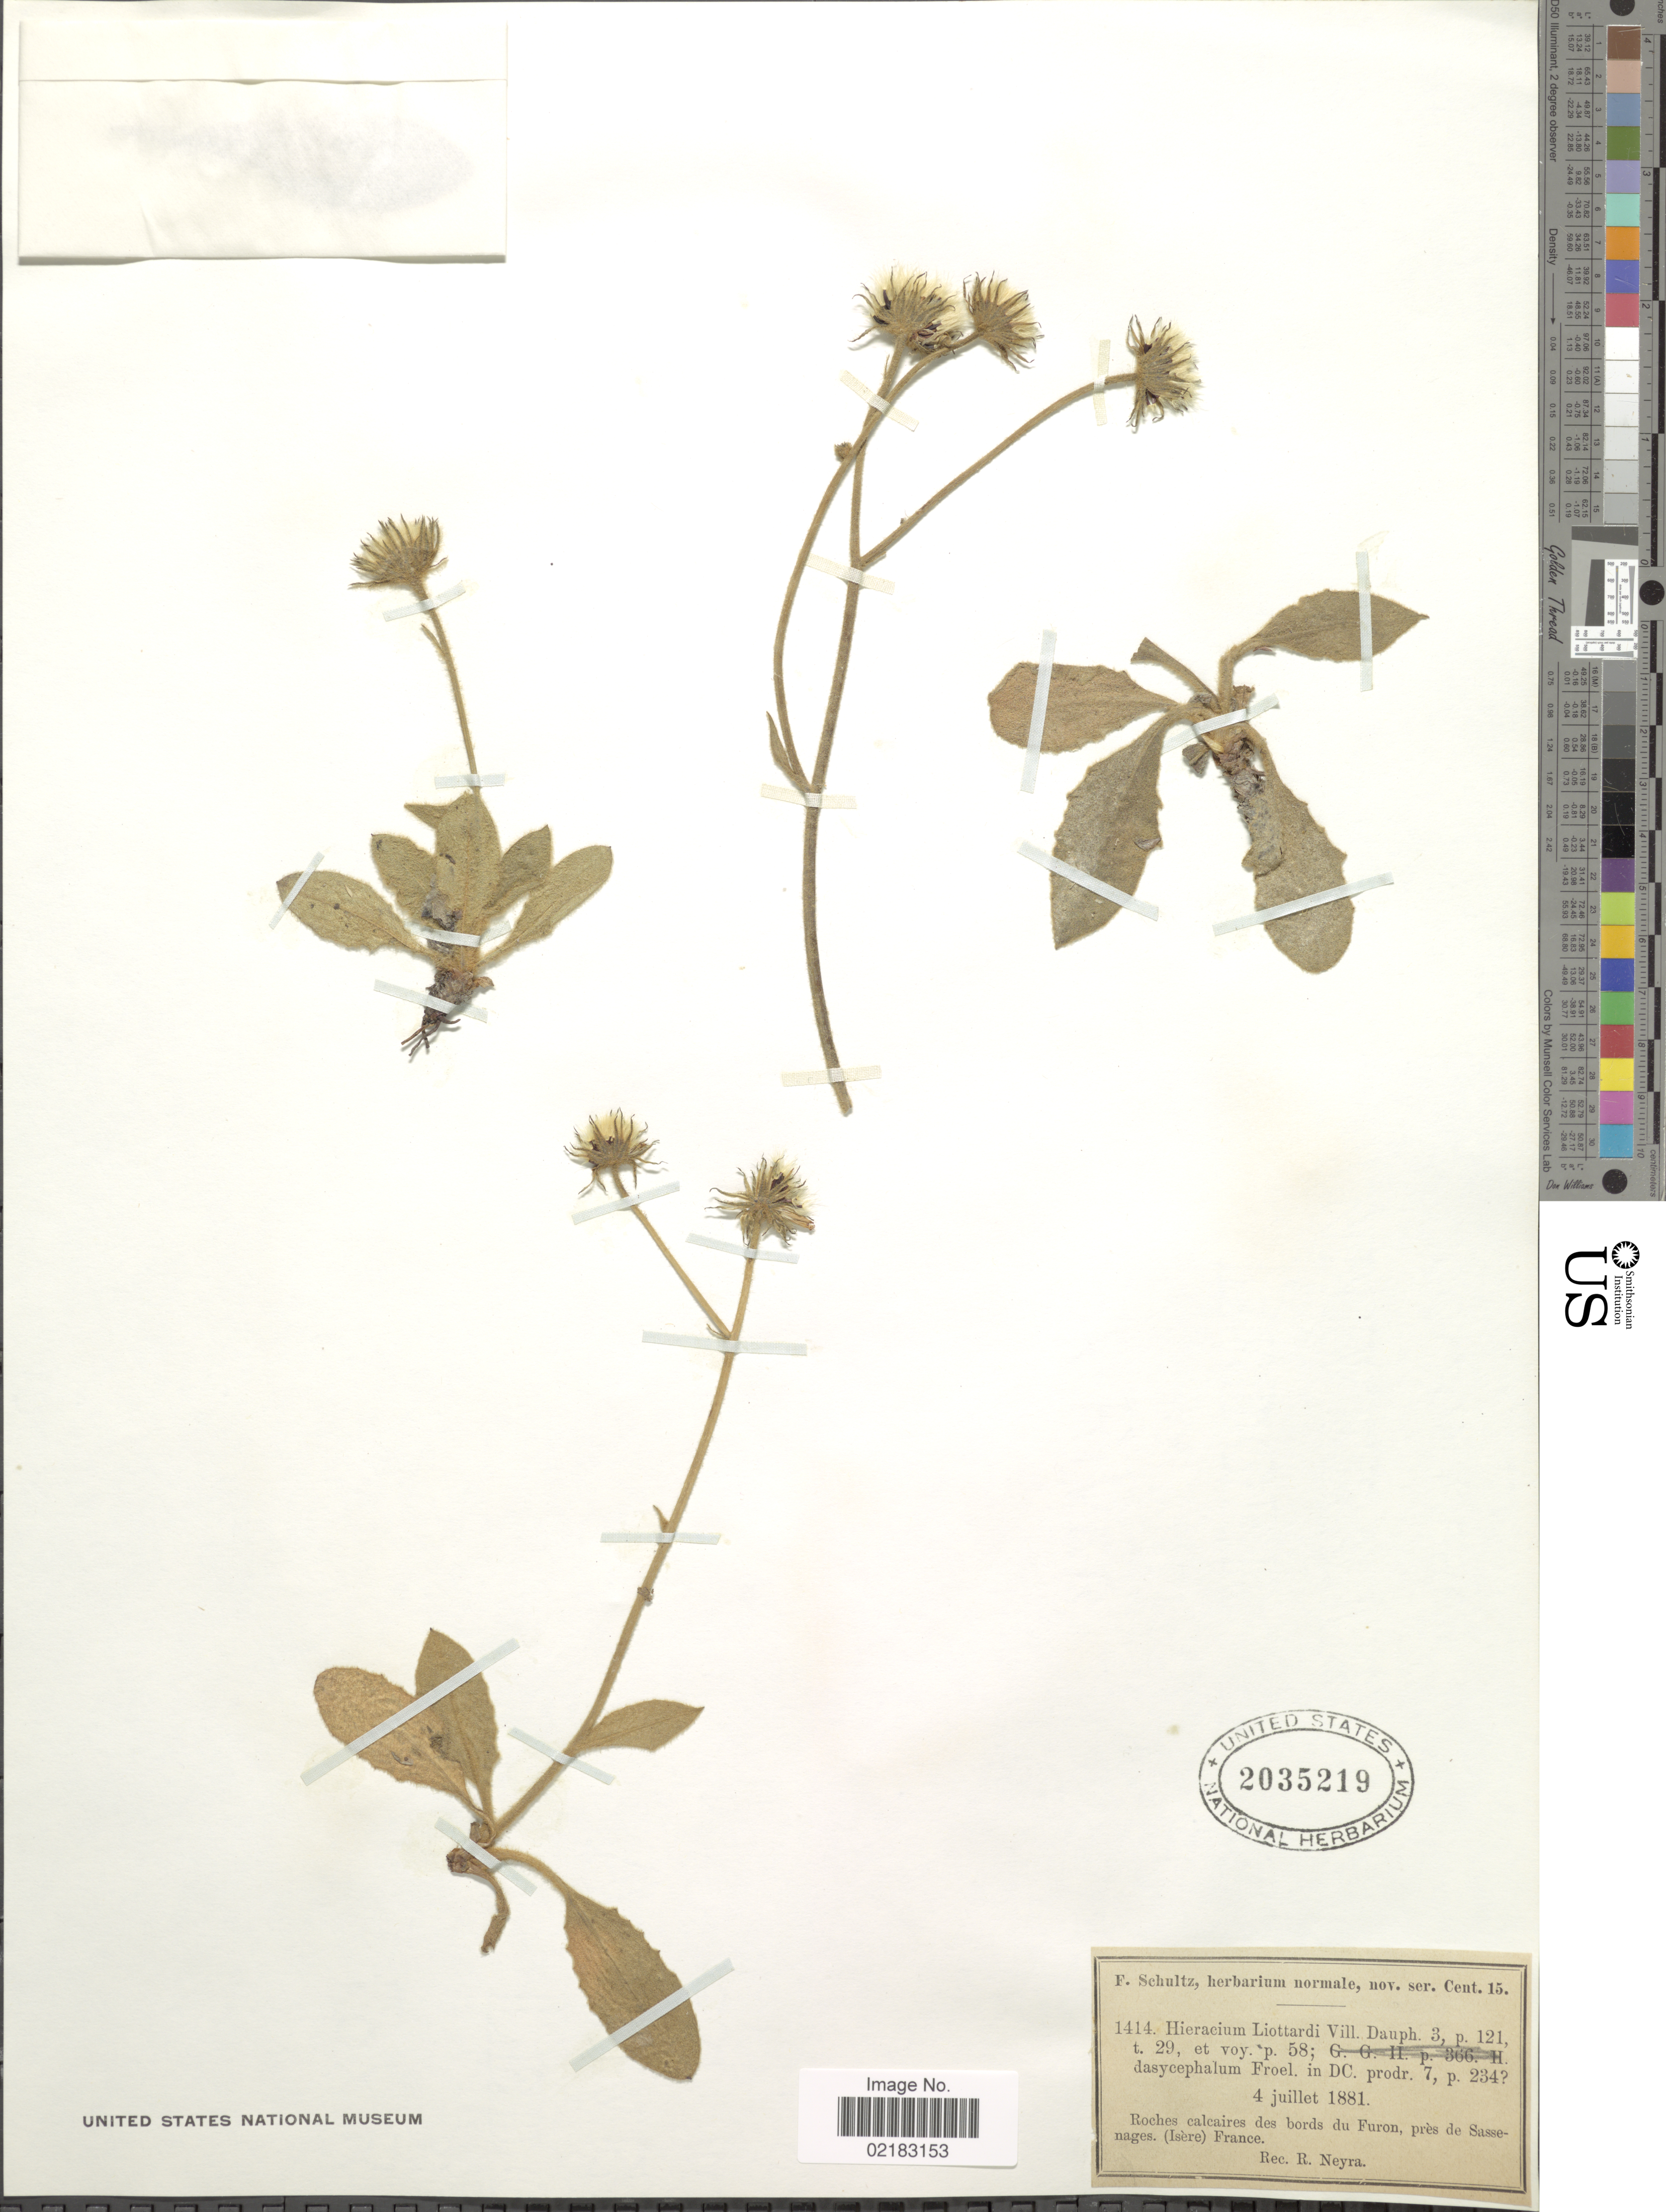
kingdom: Plantae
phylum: Tracheophyta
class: Magnoliopsida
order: Asterales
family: Asteraceae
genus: Hieracium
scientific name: Hieracium tomentosum subsp. liottardii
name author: (Vill.) Zahn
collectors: R. Neyra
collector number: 1414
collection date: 1881-07-04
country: France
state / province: Auvergne-Rhône-Alpes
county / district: Isère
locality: Roches calcaires des bords du Furon, pres de Sassenages. (Isere)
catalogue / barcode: US 2035219